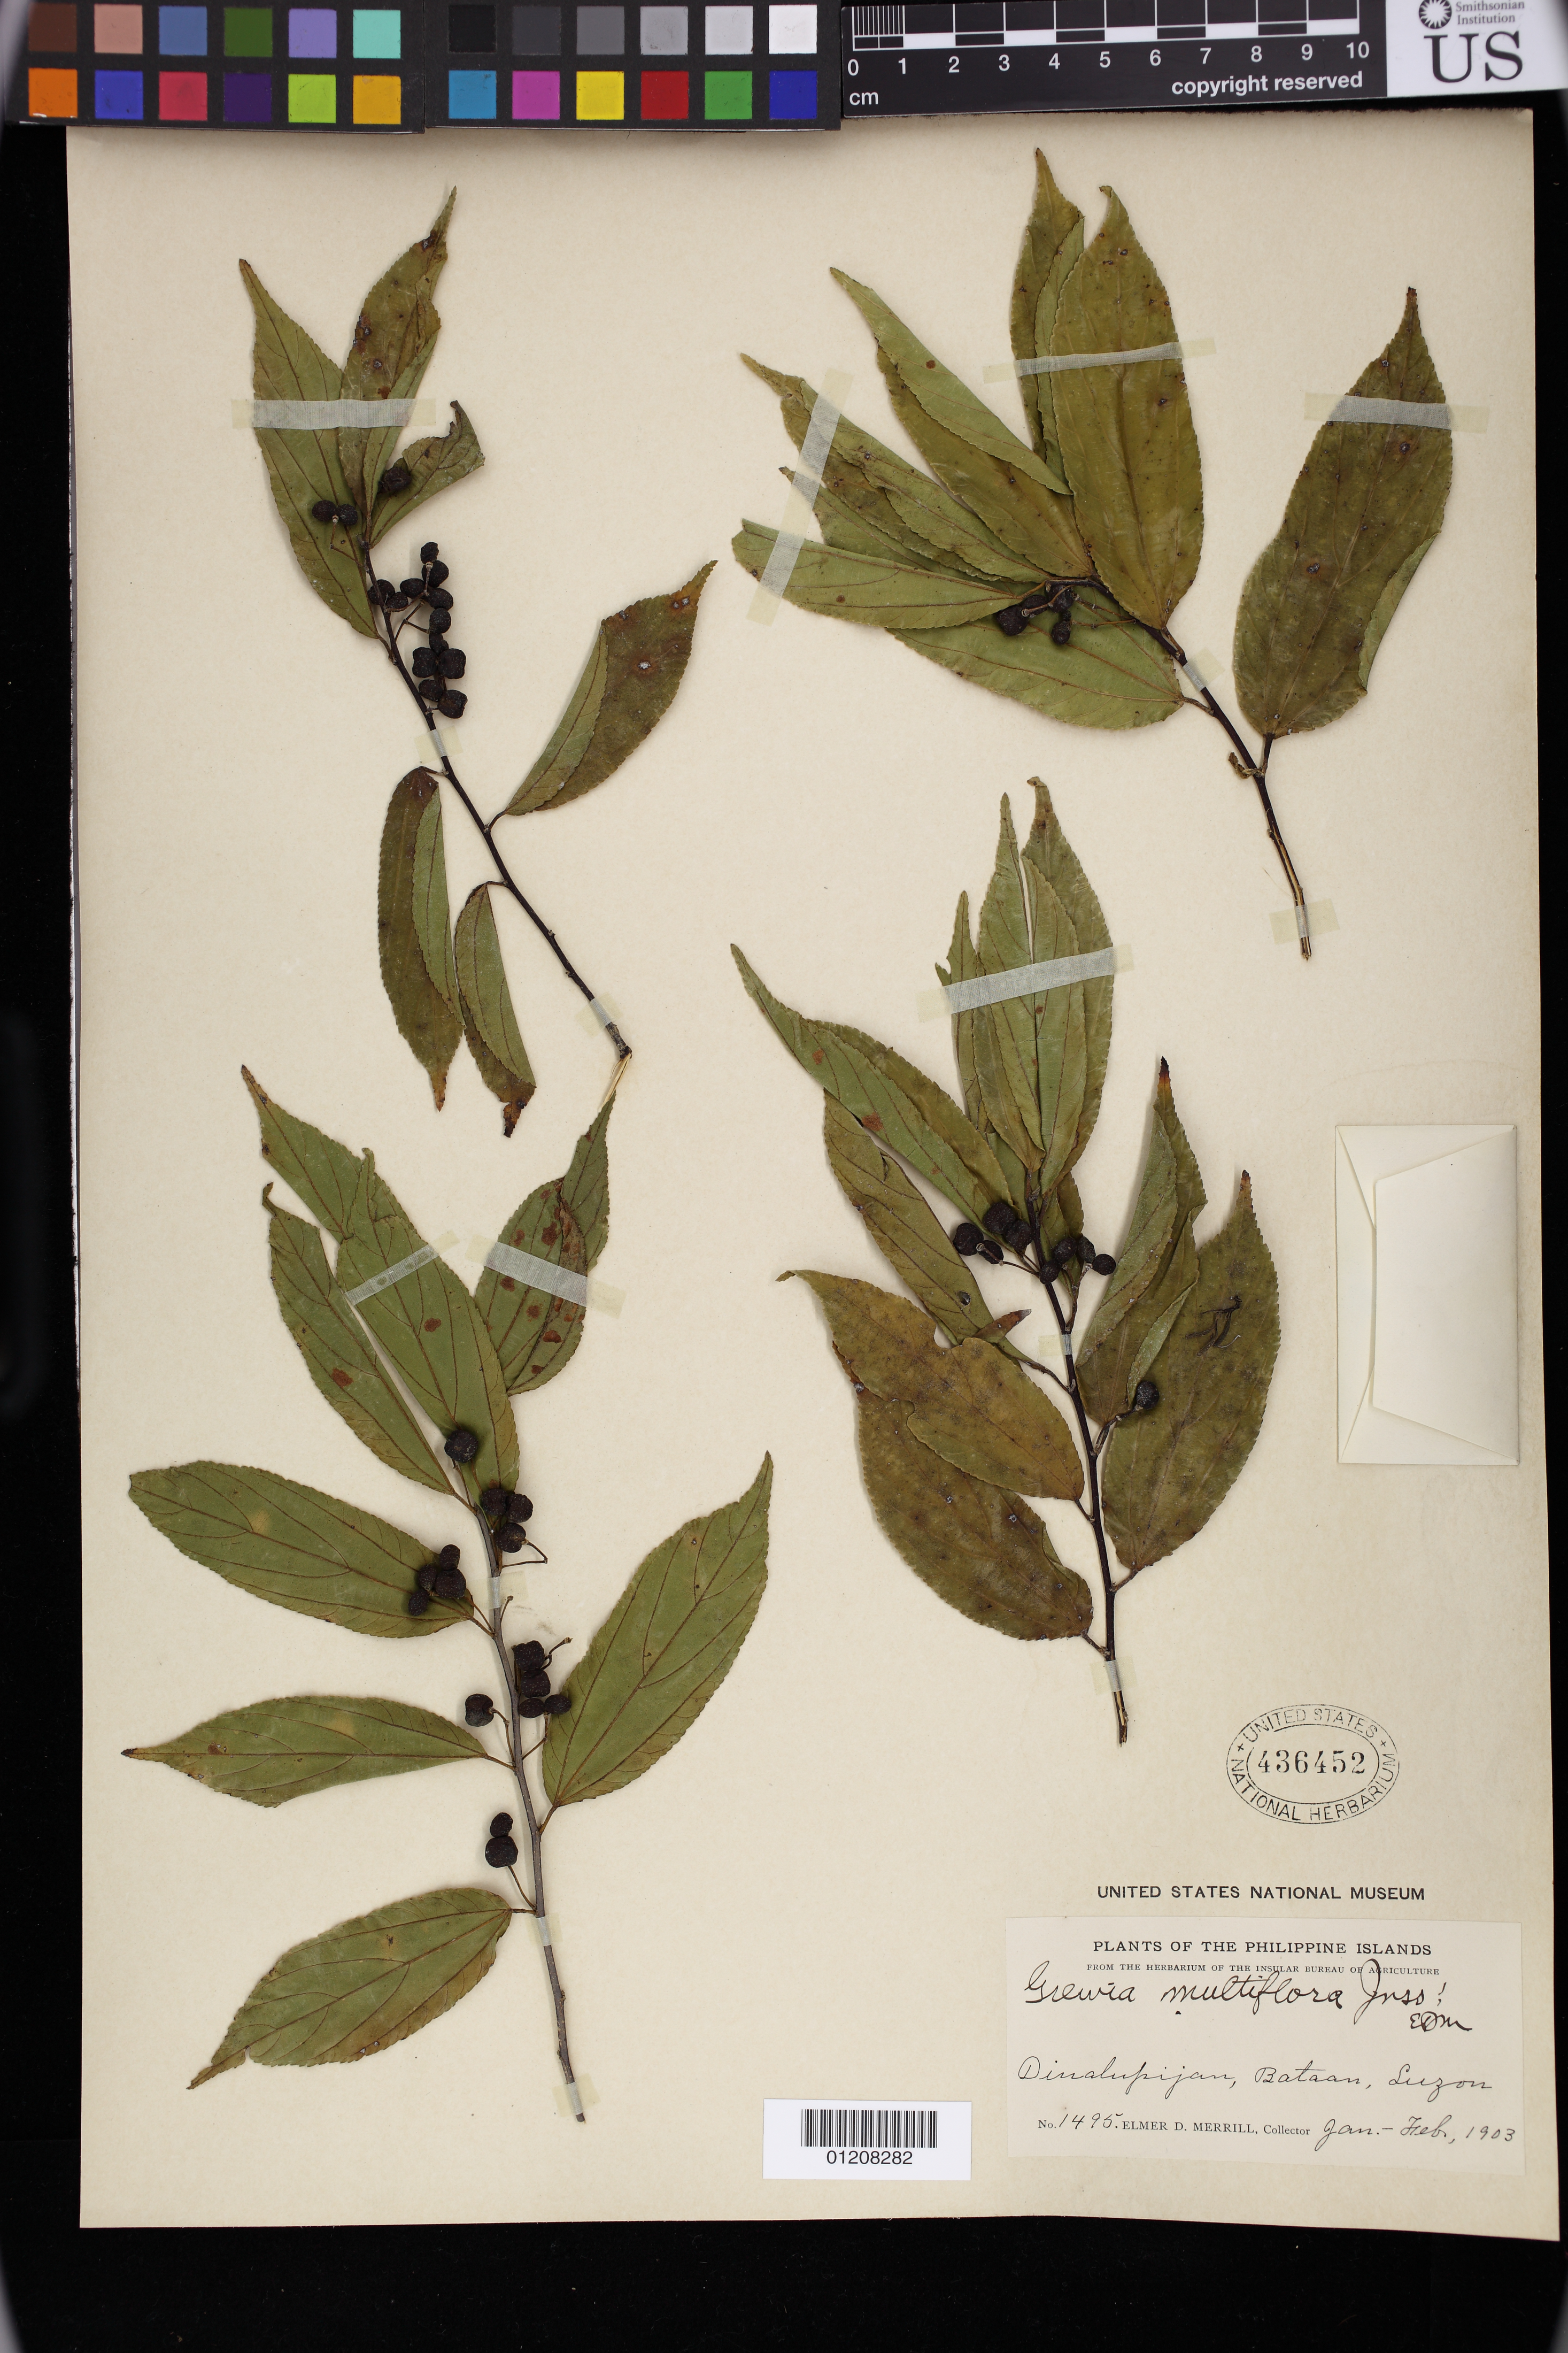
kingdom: Plantae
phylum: Tracheophyta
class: Magnoliopsida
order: Malvales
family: Malvaceae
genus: Grewia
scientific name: Grewia multiflora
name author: Juss.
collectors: E. D. Merrill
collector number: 1495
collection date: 1903-01/1903-02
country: Philippines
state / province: Central Luzon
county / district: Bataan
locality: Dinalupijan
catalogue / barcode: US 436452